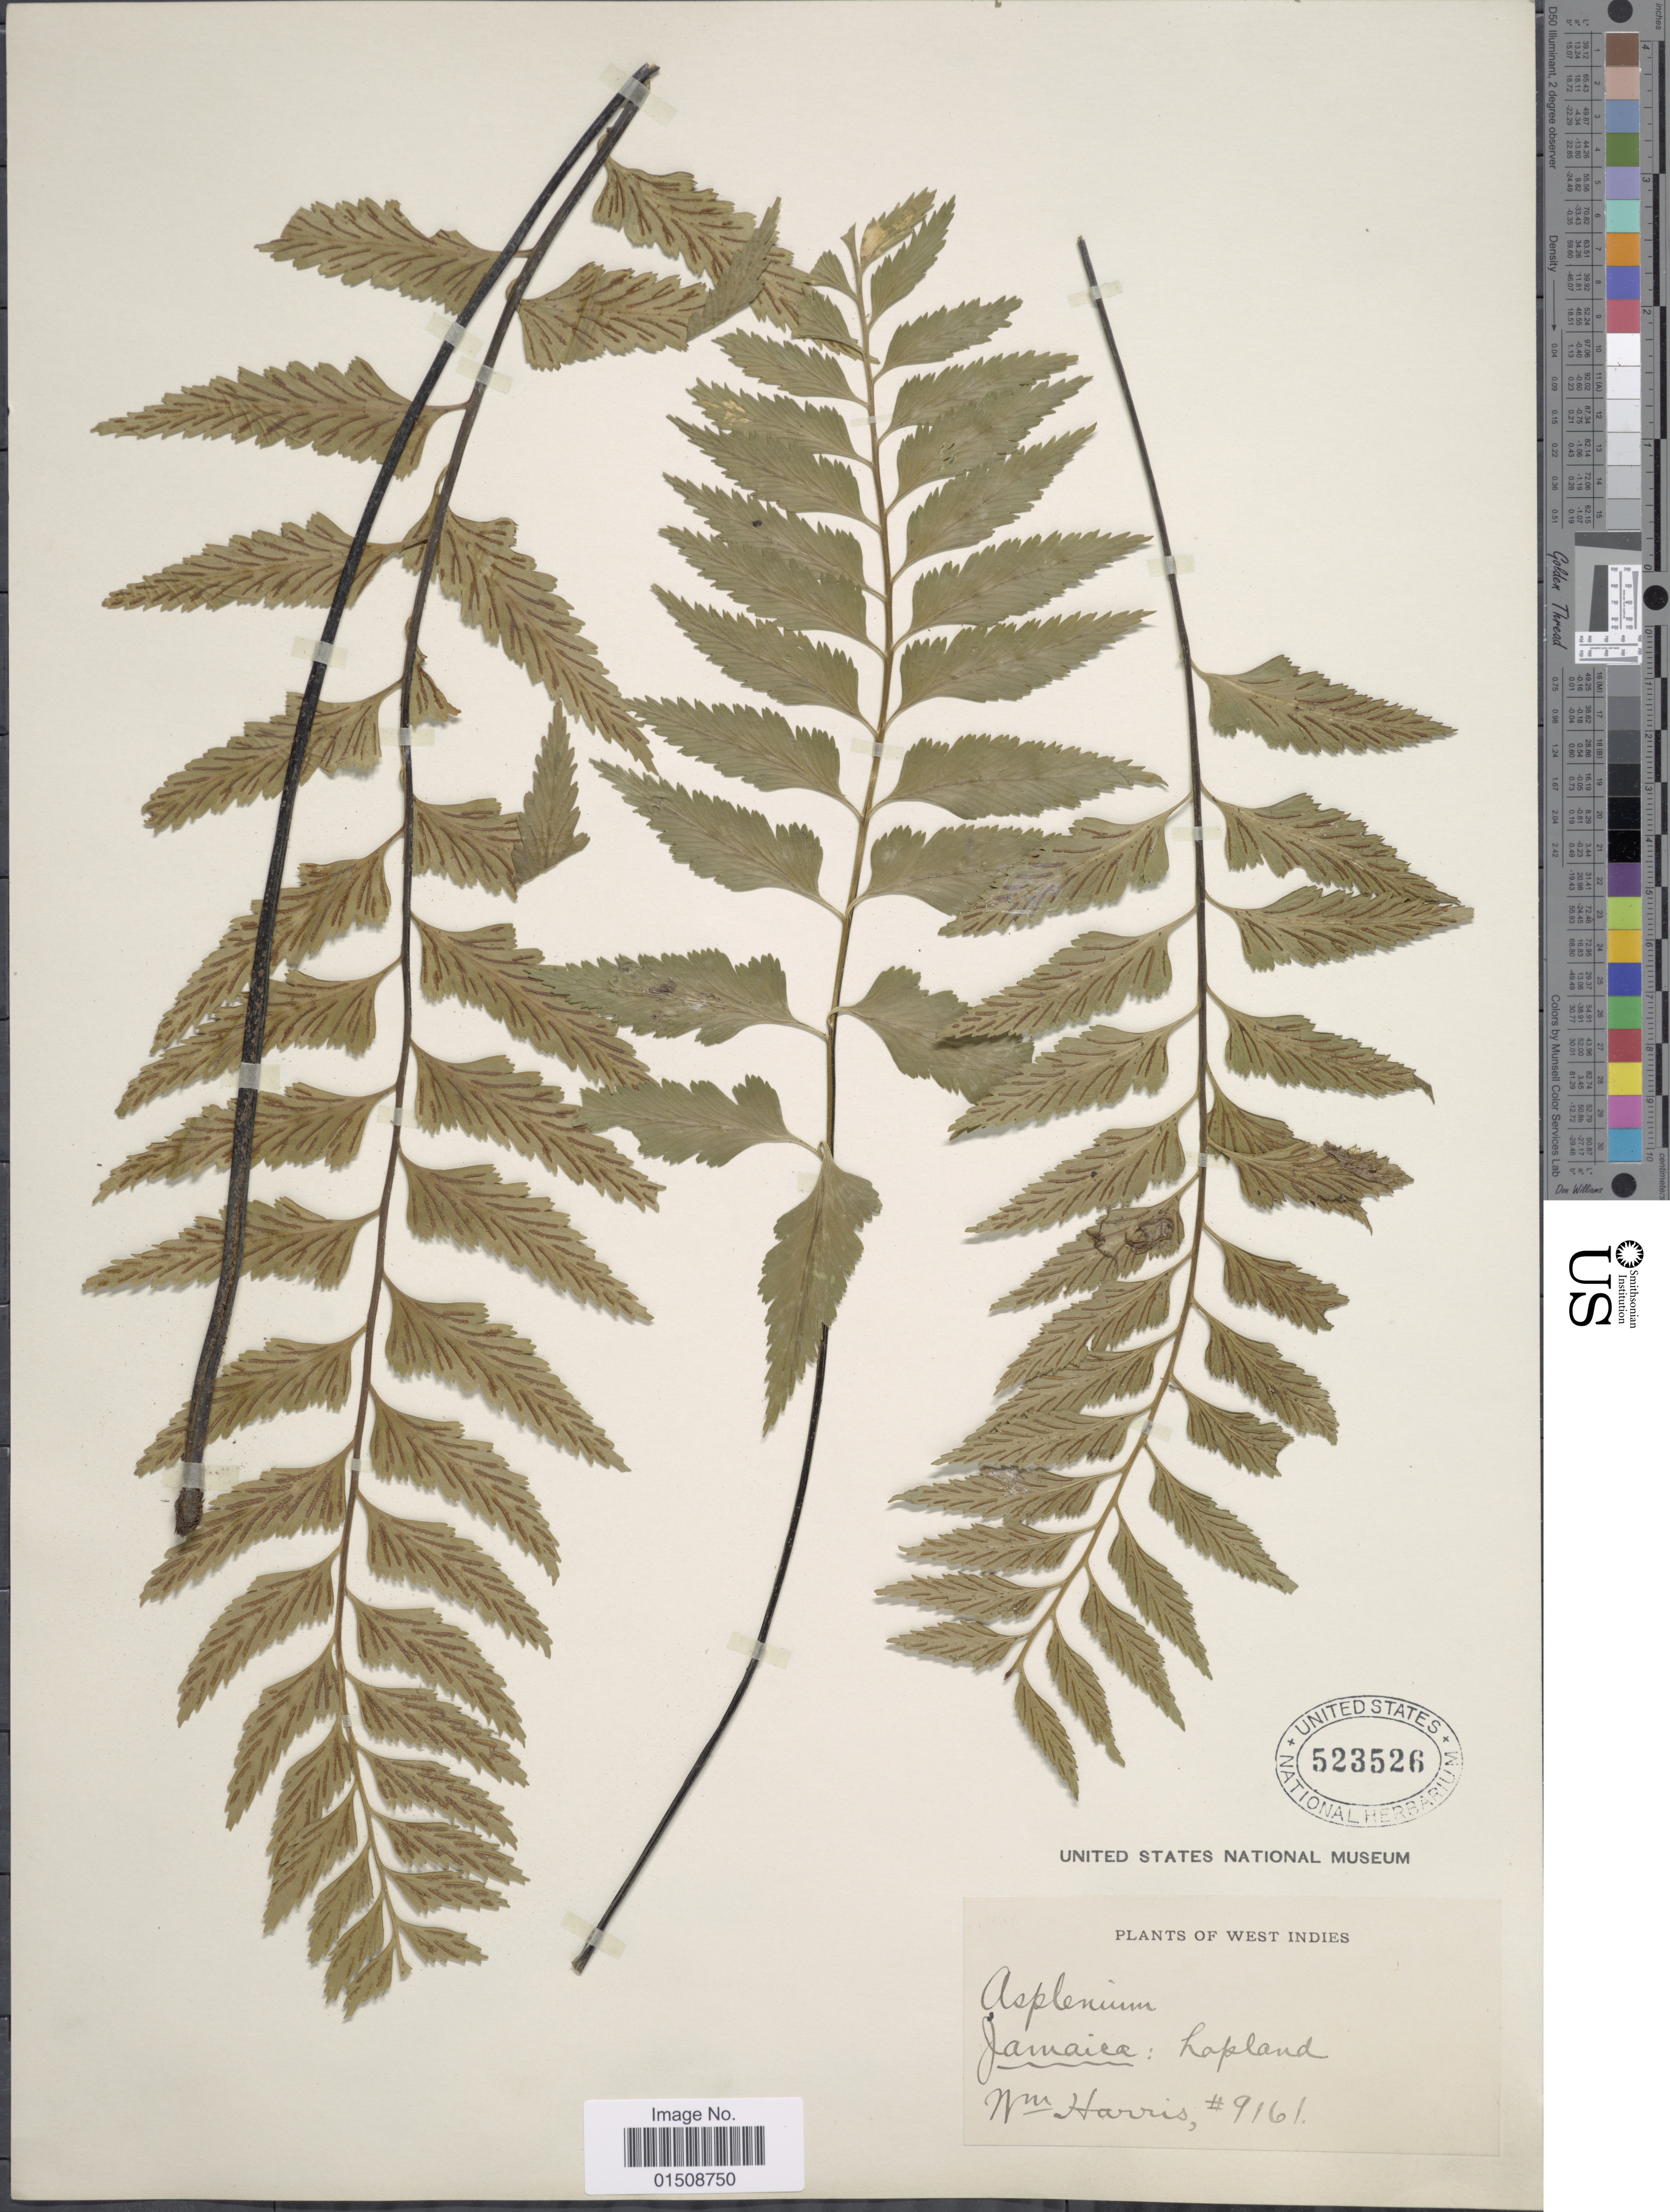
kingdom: Plantae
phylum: Tracheophyta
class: Polypodiopsida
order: Polypodiales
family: Aspleniaceae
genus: Asplenium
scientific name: Asplenium duale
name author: Jenman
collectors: W. H. Harris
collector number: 9161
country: Jamaica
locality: West Indies. Lapland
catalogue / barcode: US 523526